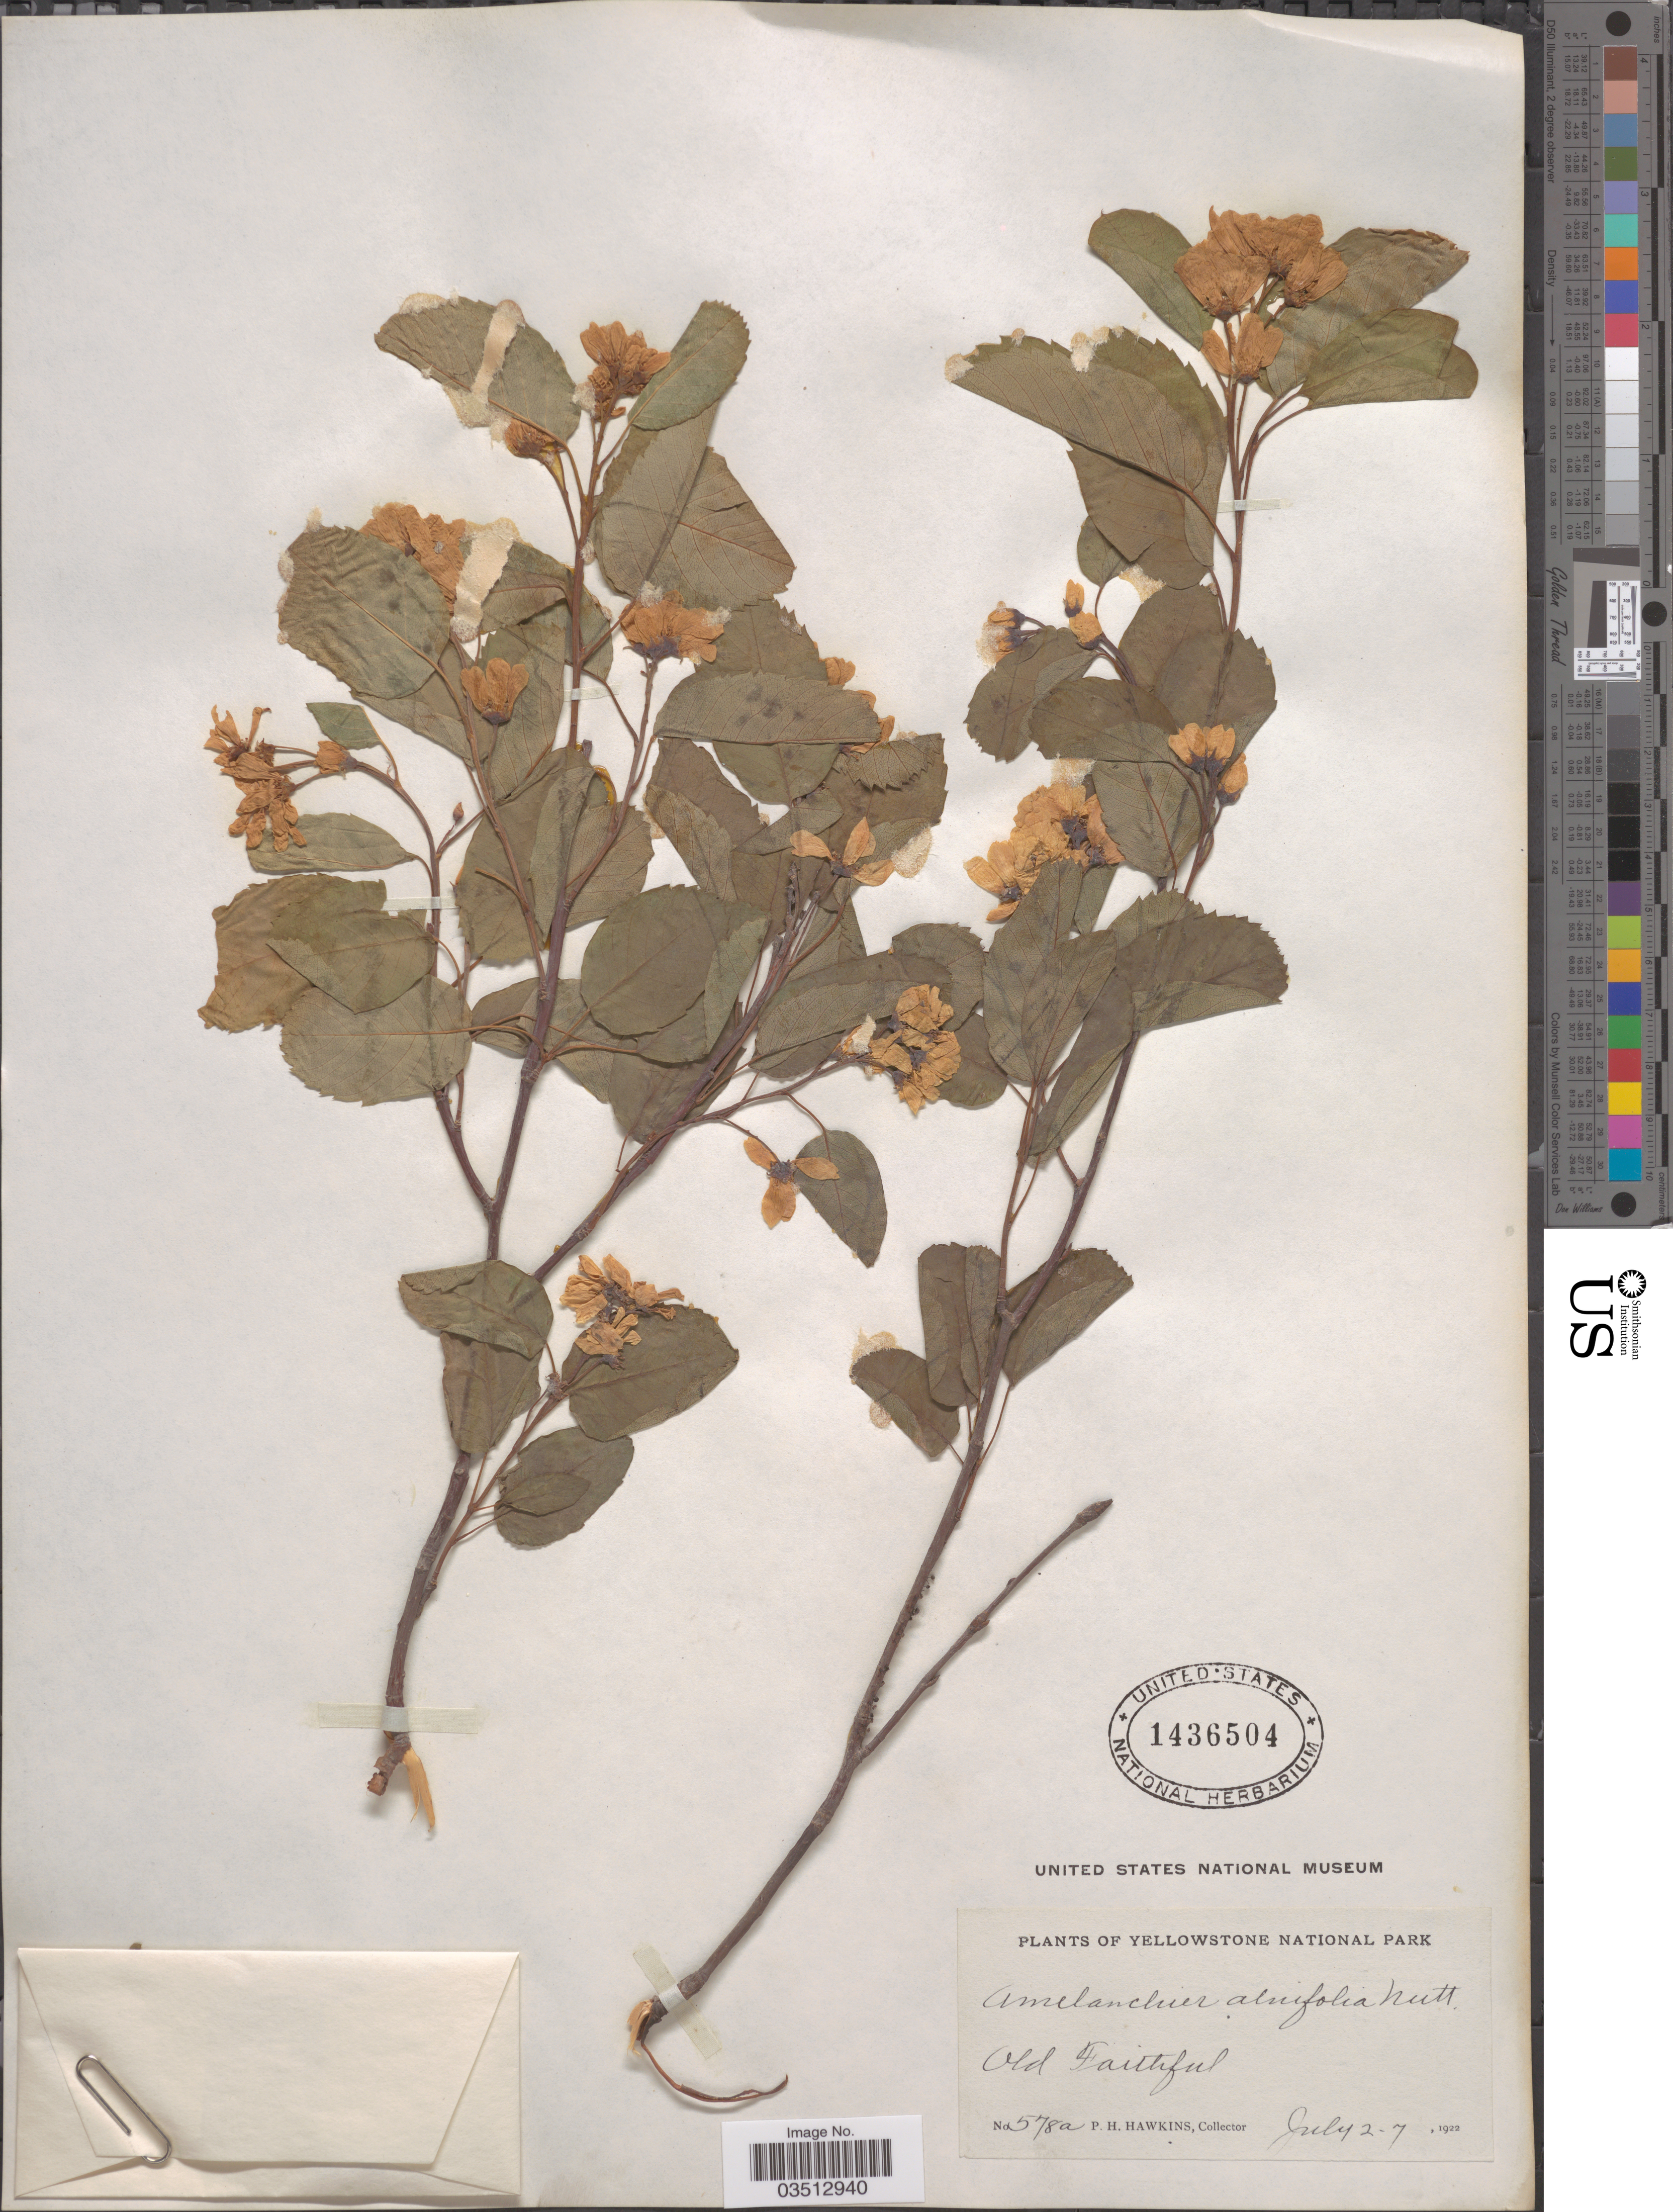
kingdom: Plantae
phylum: Tracheophyta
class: Magnoliopsida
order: Rosales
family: Rosaceae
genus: Amelanchier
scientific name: Amelanchier sp.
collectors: P. Hawkins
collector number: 578a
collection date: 1922-07-02/1922-07-07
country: United States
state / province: Wyoming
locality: Yellowstone National Park. Old Faithful.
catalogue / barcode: US 1436504